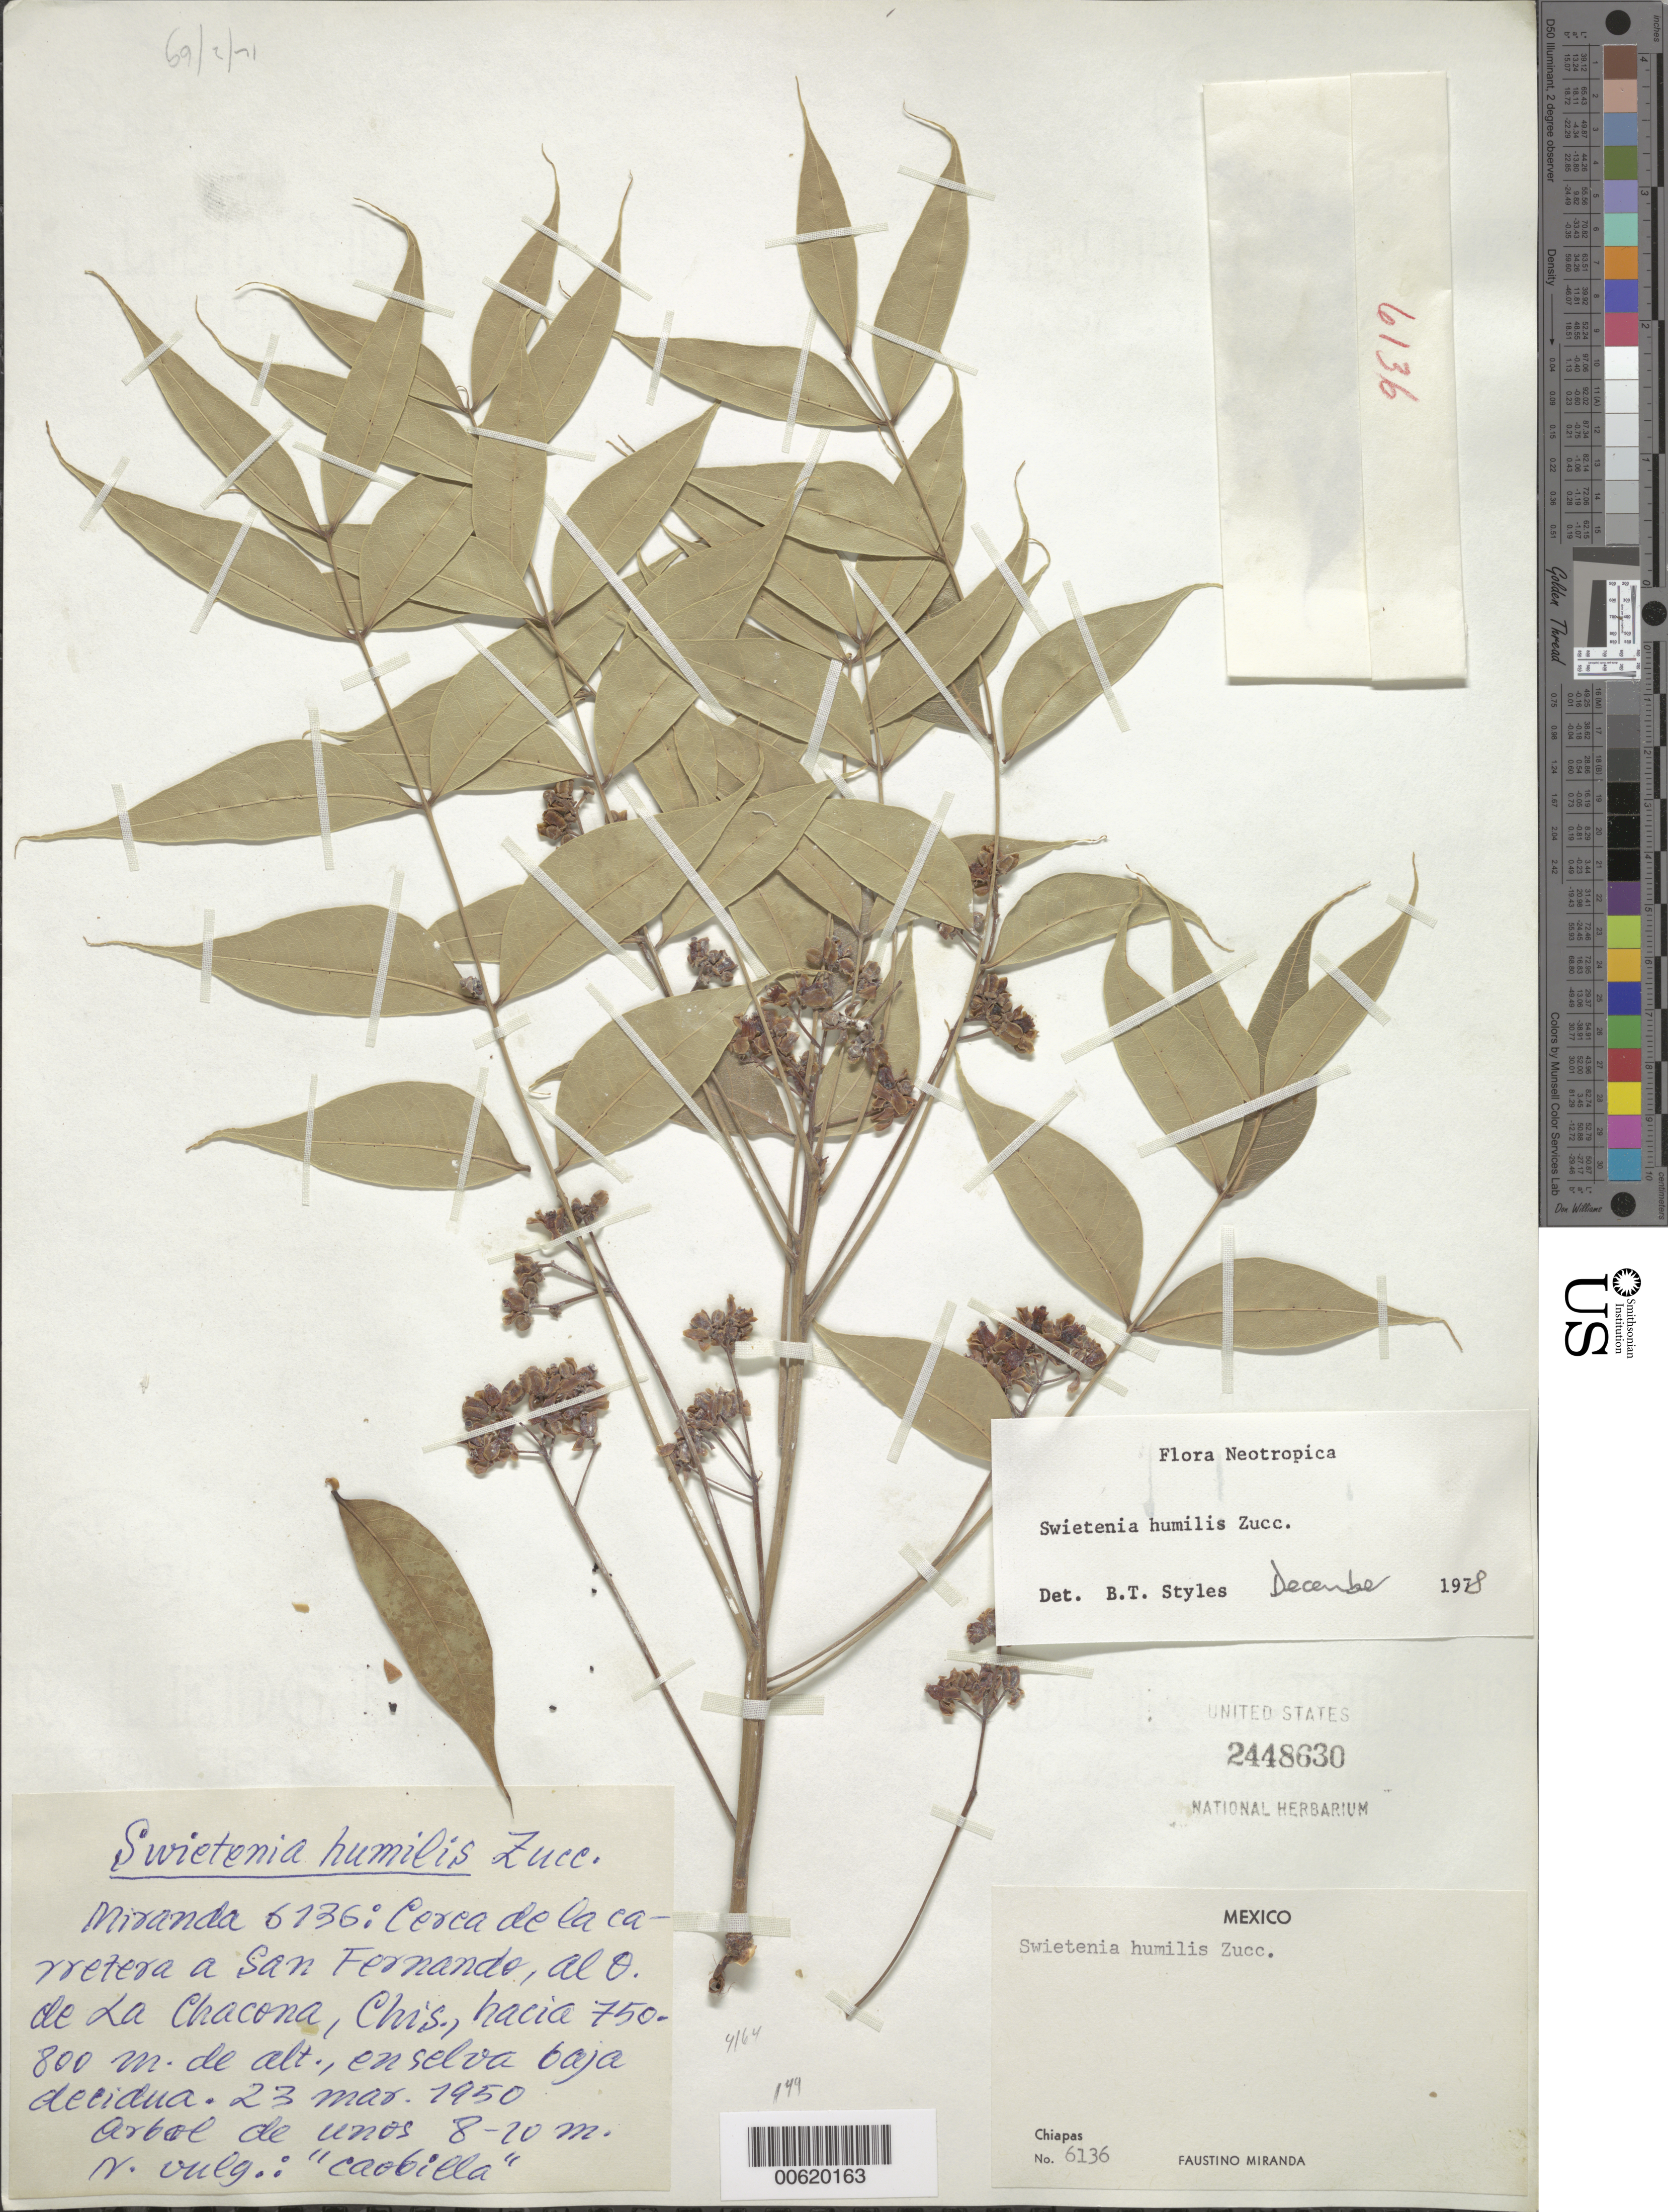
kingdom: Plantae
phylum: Tracheophyta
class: Magnoliopsida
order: Sapindales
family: Meliaceae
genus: Swietenia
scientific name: Swietenia humilis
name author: Zucc.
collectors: F. Miranda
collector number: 6136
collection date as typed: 23 Mar 1950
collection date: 1950-03-23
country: Mexico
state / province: Chiapas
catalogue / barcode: US 2448630